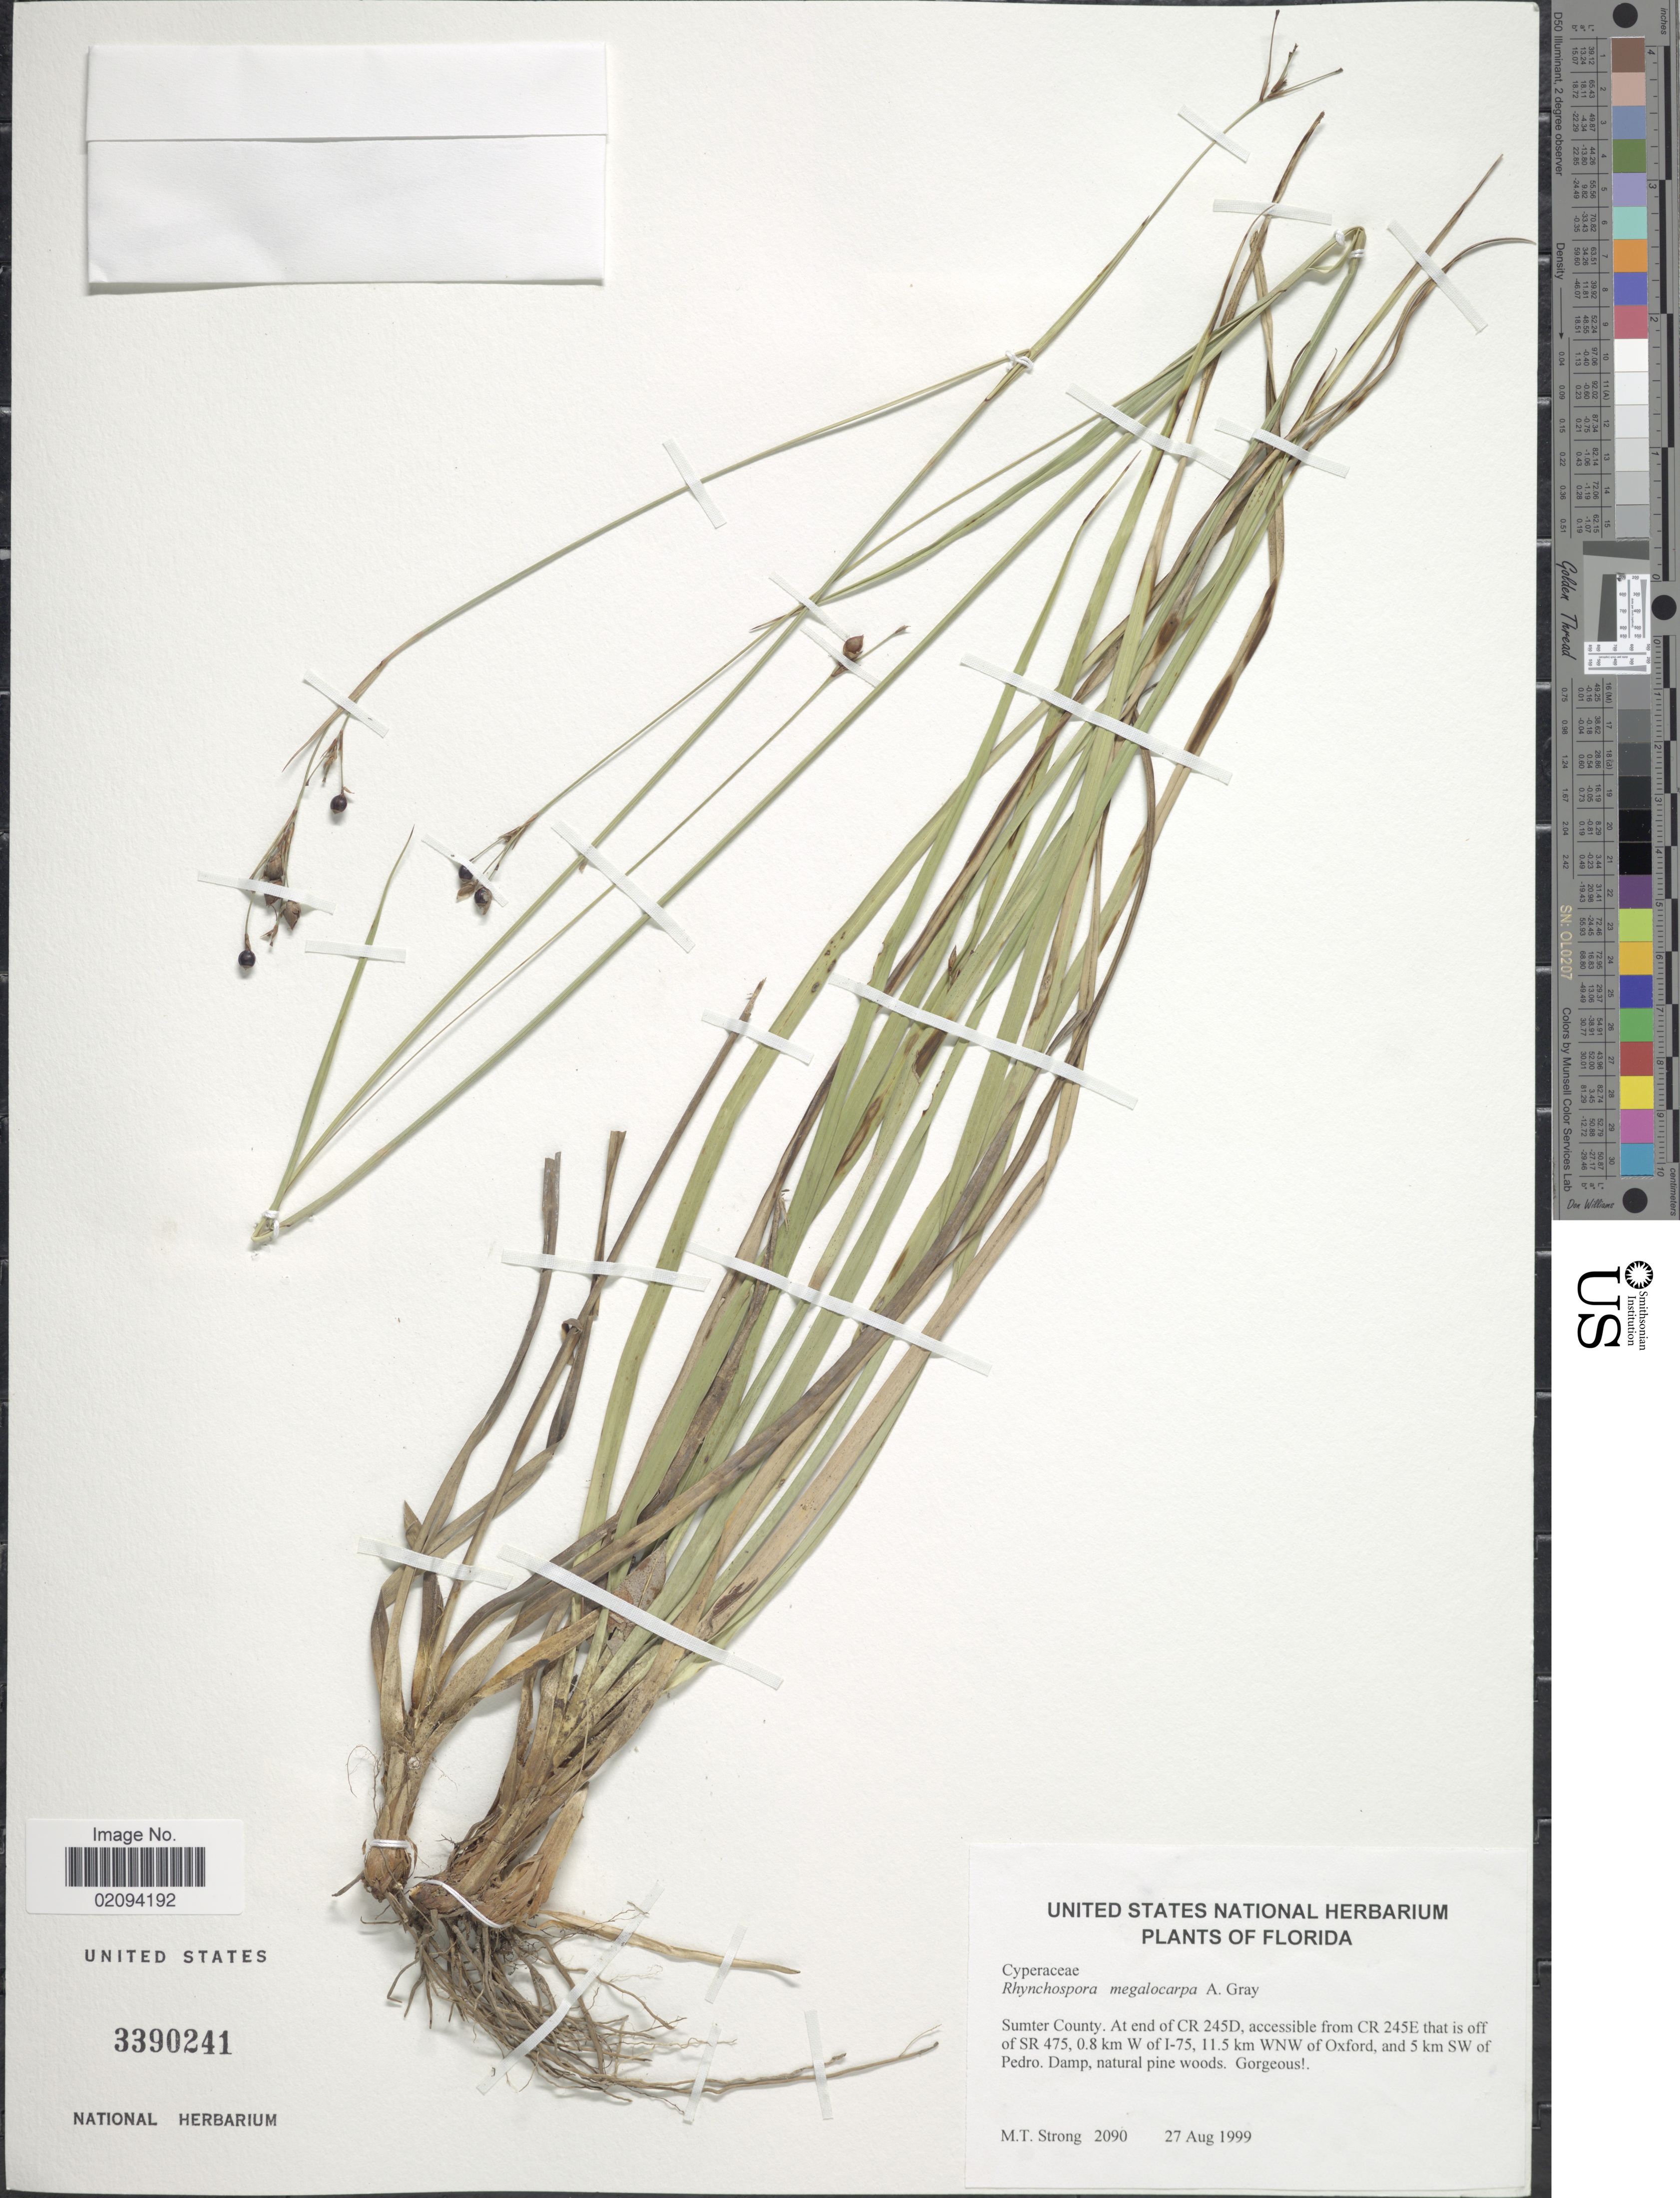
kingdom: Plantae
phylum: Tracheophyta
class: Liliopsida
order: Poales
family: Cyperaceae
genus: Rhynchospora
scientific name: Rhynchospora megalocarpa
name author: A. Gray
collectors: M. T. Strong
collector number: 2090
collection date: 1999-08-27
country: United States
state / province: Florida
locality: Sumter County. At end of CR 245D, accessible from CR 245E that is off of SR 475, 0.8 km of I-75, 11.5 km WNW of Oxford, and 5 km SW of Pedro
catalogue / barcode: US 3390241